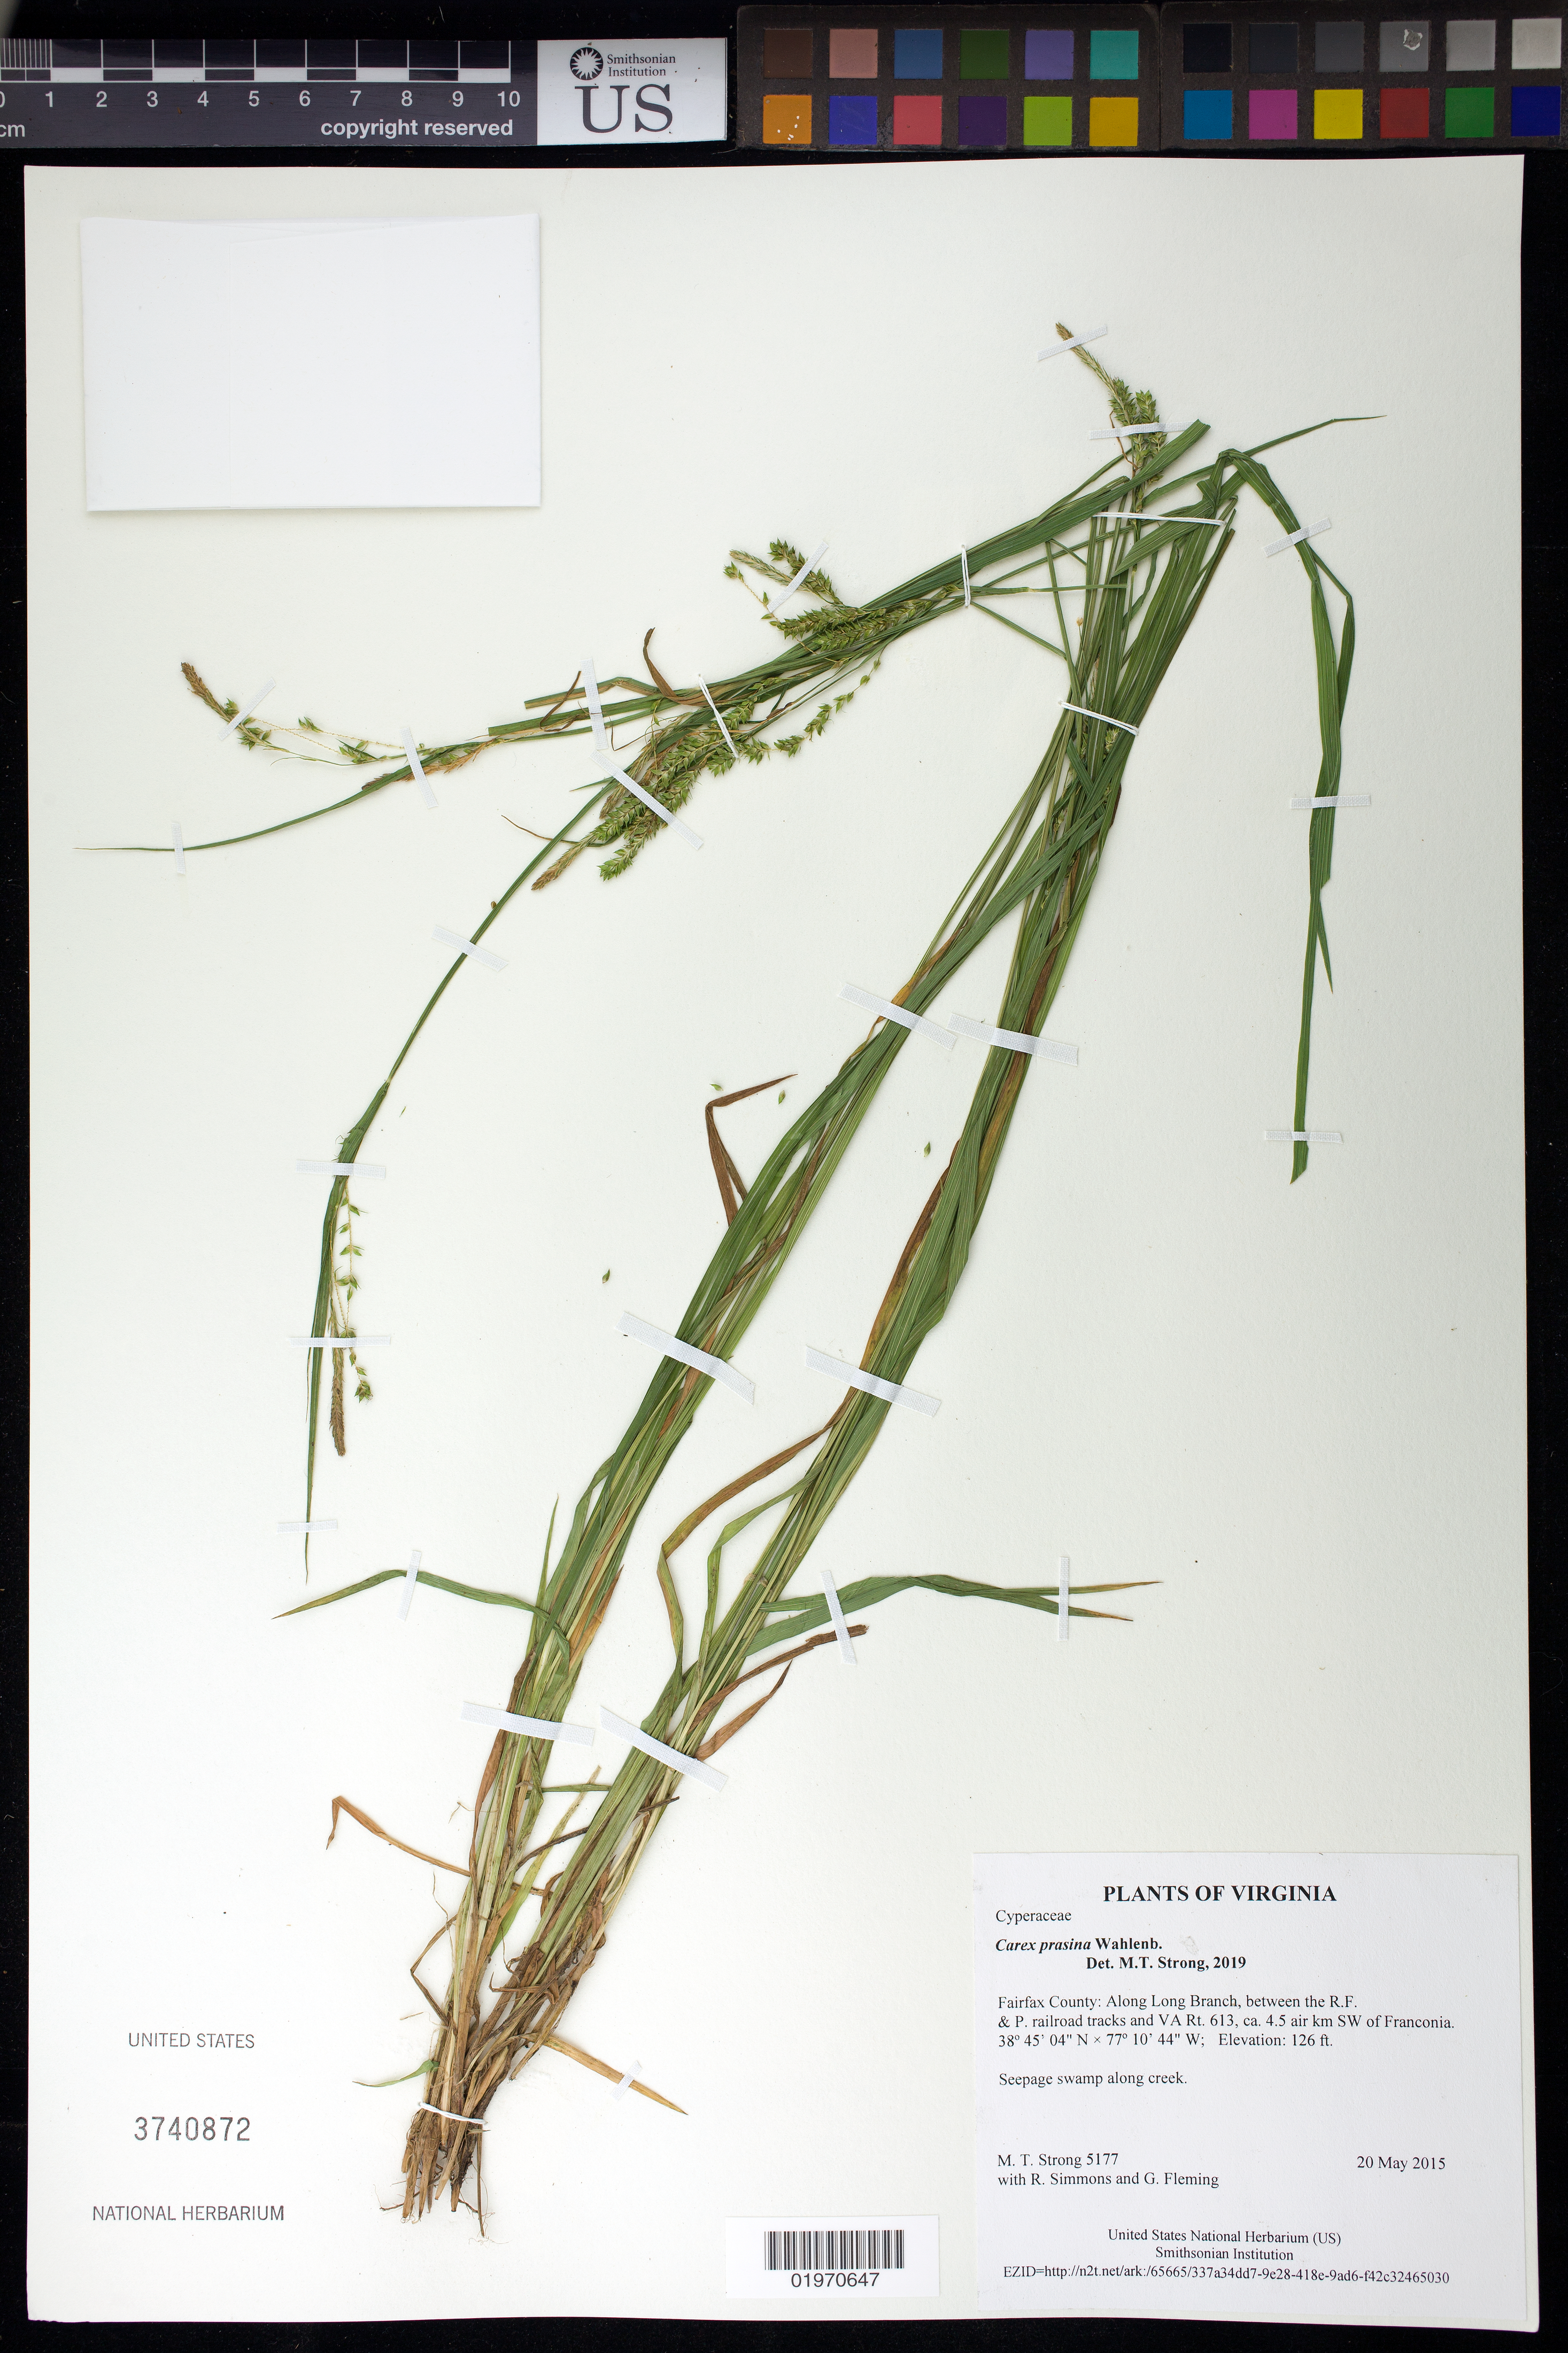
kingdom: Plantae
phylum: Tracheophyta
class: Liliopsida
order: Poales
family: Cyperaceae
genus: Carex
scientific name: Carex sp.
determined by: Strong, Mark T., (BOT), Smithsonian Institution - National Museum of Natural History (UNITED STATES)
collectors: M. T. Strong, R. Simmons & G. Fleming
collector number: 5177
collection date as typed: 20 May 2015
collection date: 2015-05-20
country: United States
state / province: Virginia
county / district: Fairfax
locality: Along Long Branch, between the R.F. & P. railroad tracks and VA Rt 613, ca. 4.5 km SW of Franconia.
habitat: Seepage swamp along creek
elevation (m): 38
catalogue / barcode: US 3740872